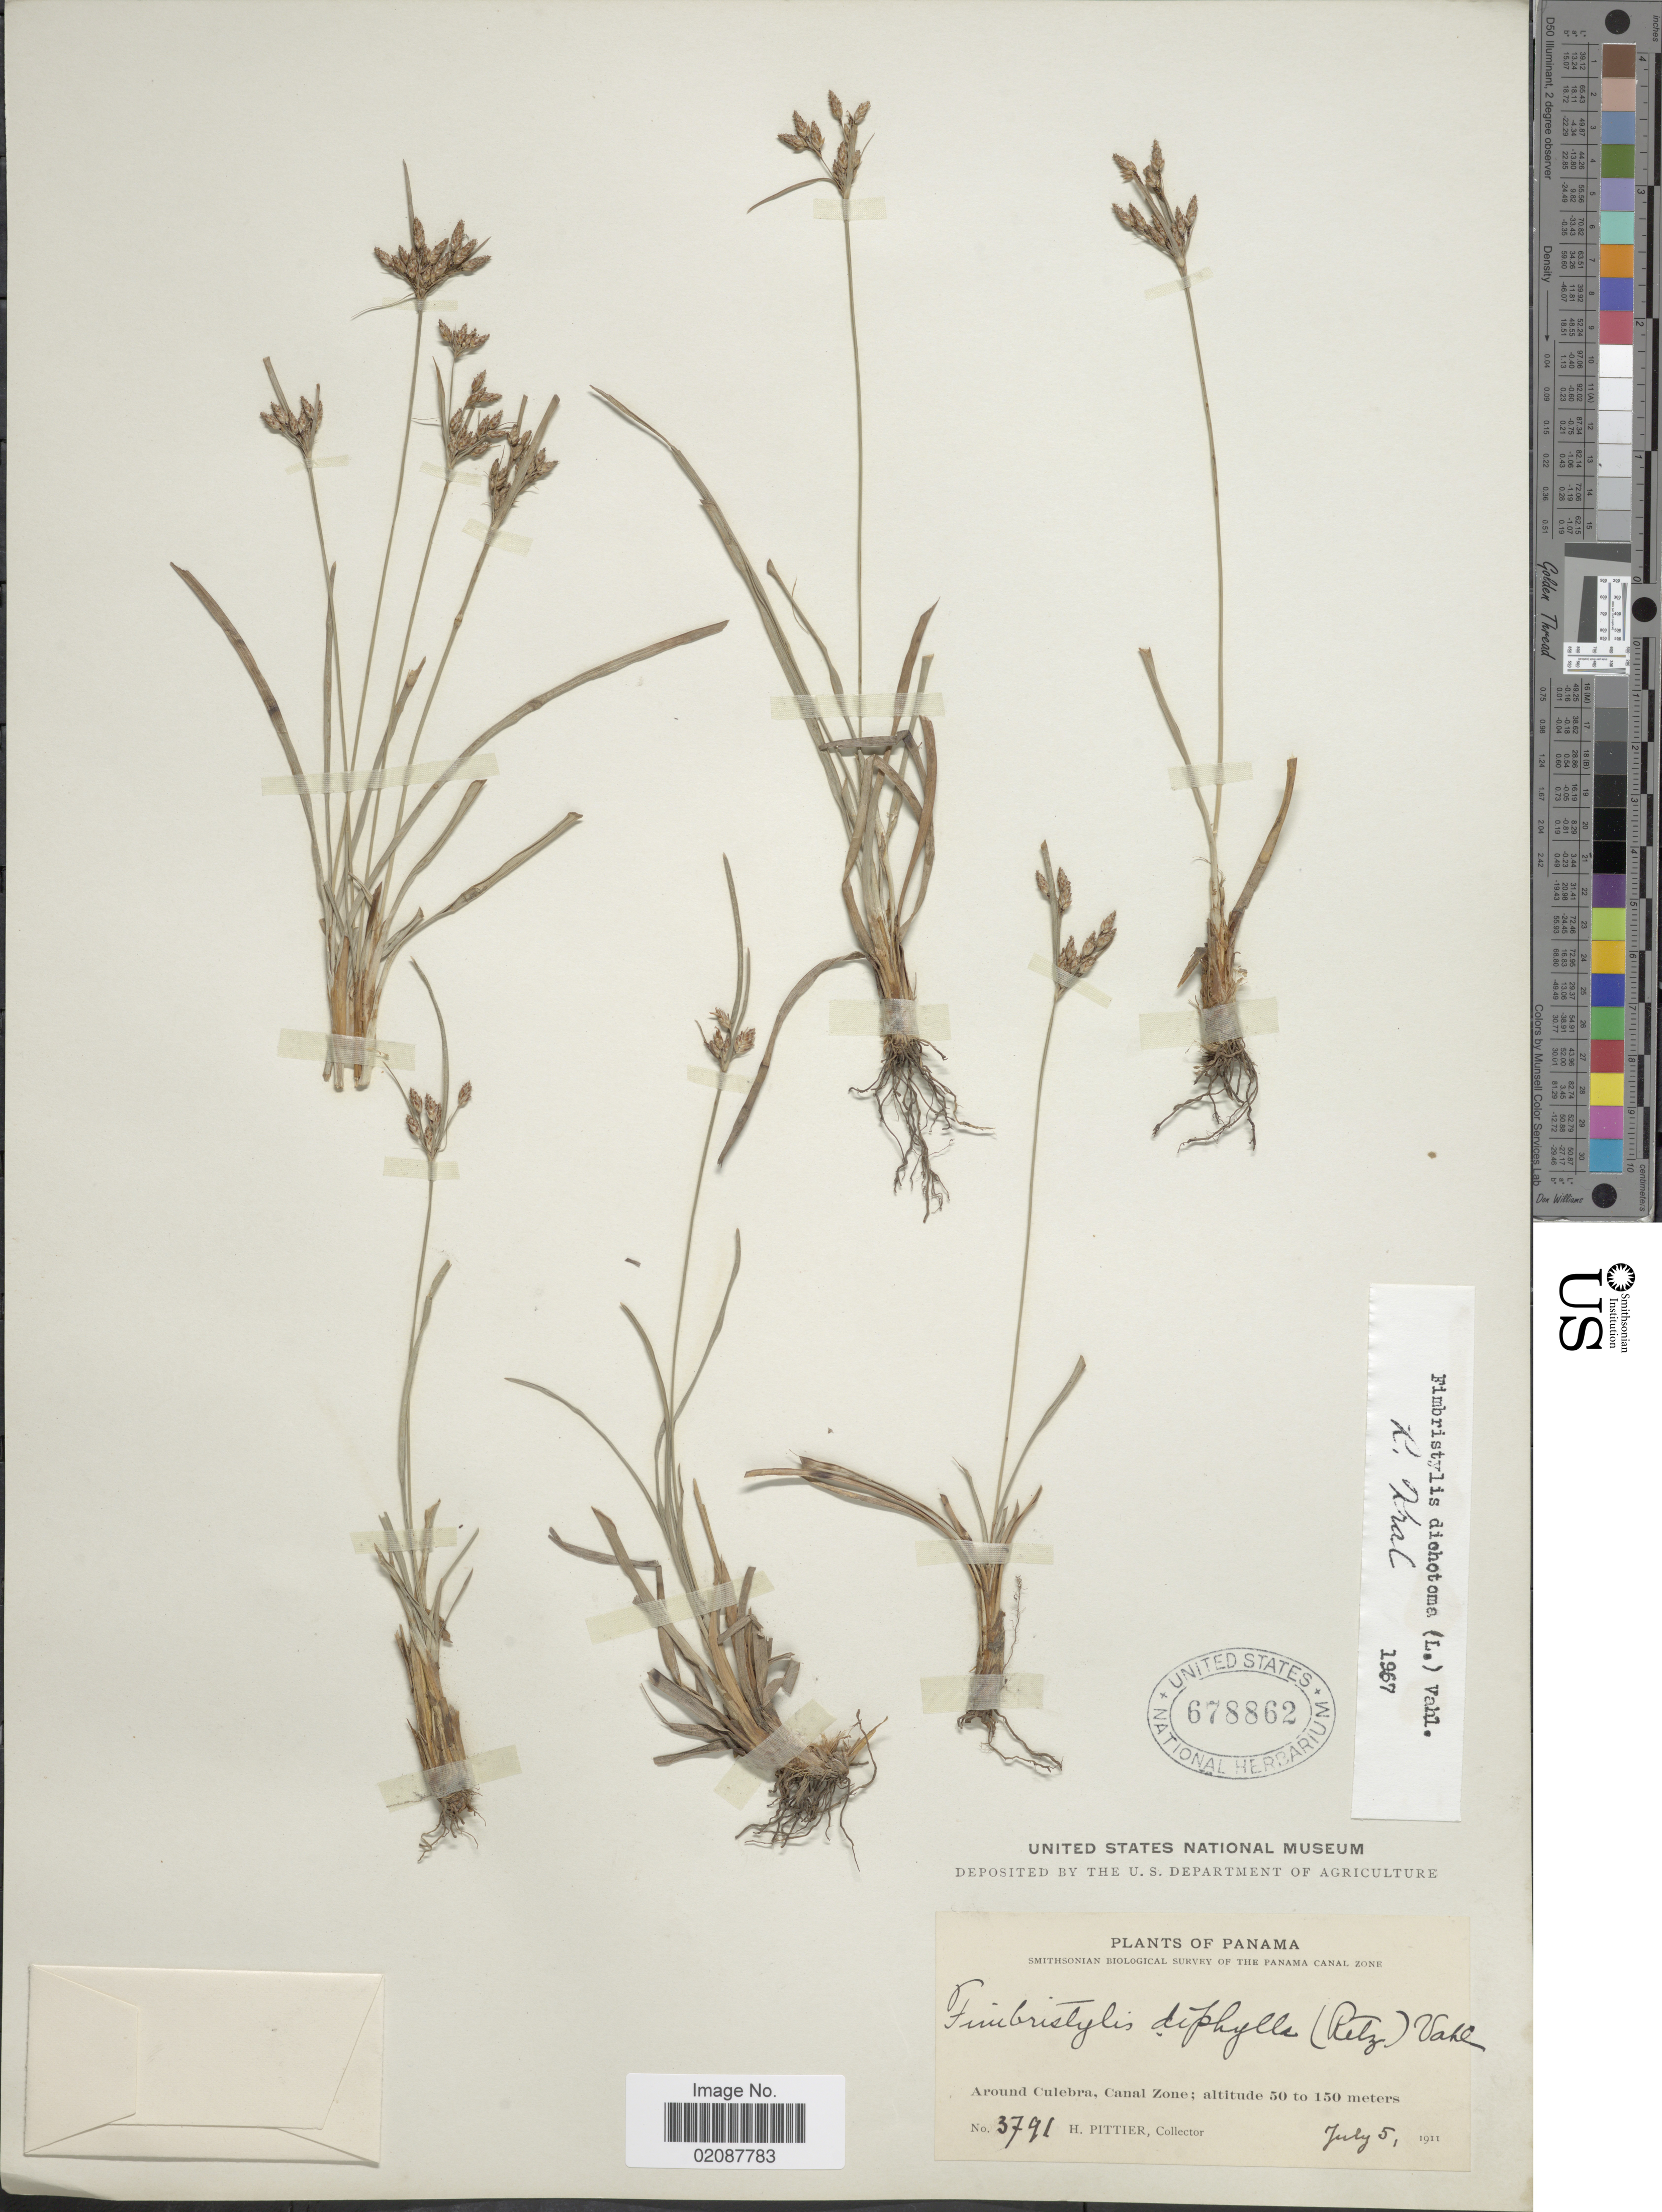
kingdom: Plantae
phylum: Tracheophyta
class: Liliopsida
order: Poales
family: Cyperaceae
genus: Fimbristylis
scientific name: Fimbristylis dichotoma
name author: (L.) Vahl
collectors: H. F. Pittier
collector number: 3791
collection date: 1911-07-05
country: Panama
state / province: Colón / Panamá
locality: Around Culebra, Canal Zone.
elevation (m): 50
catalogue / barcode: US 678862